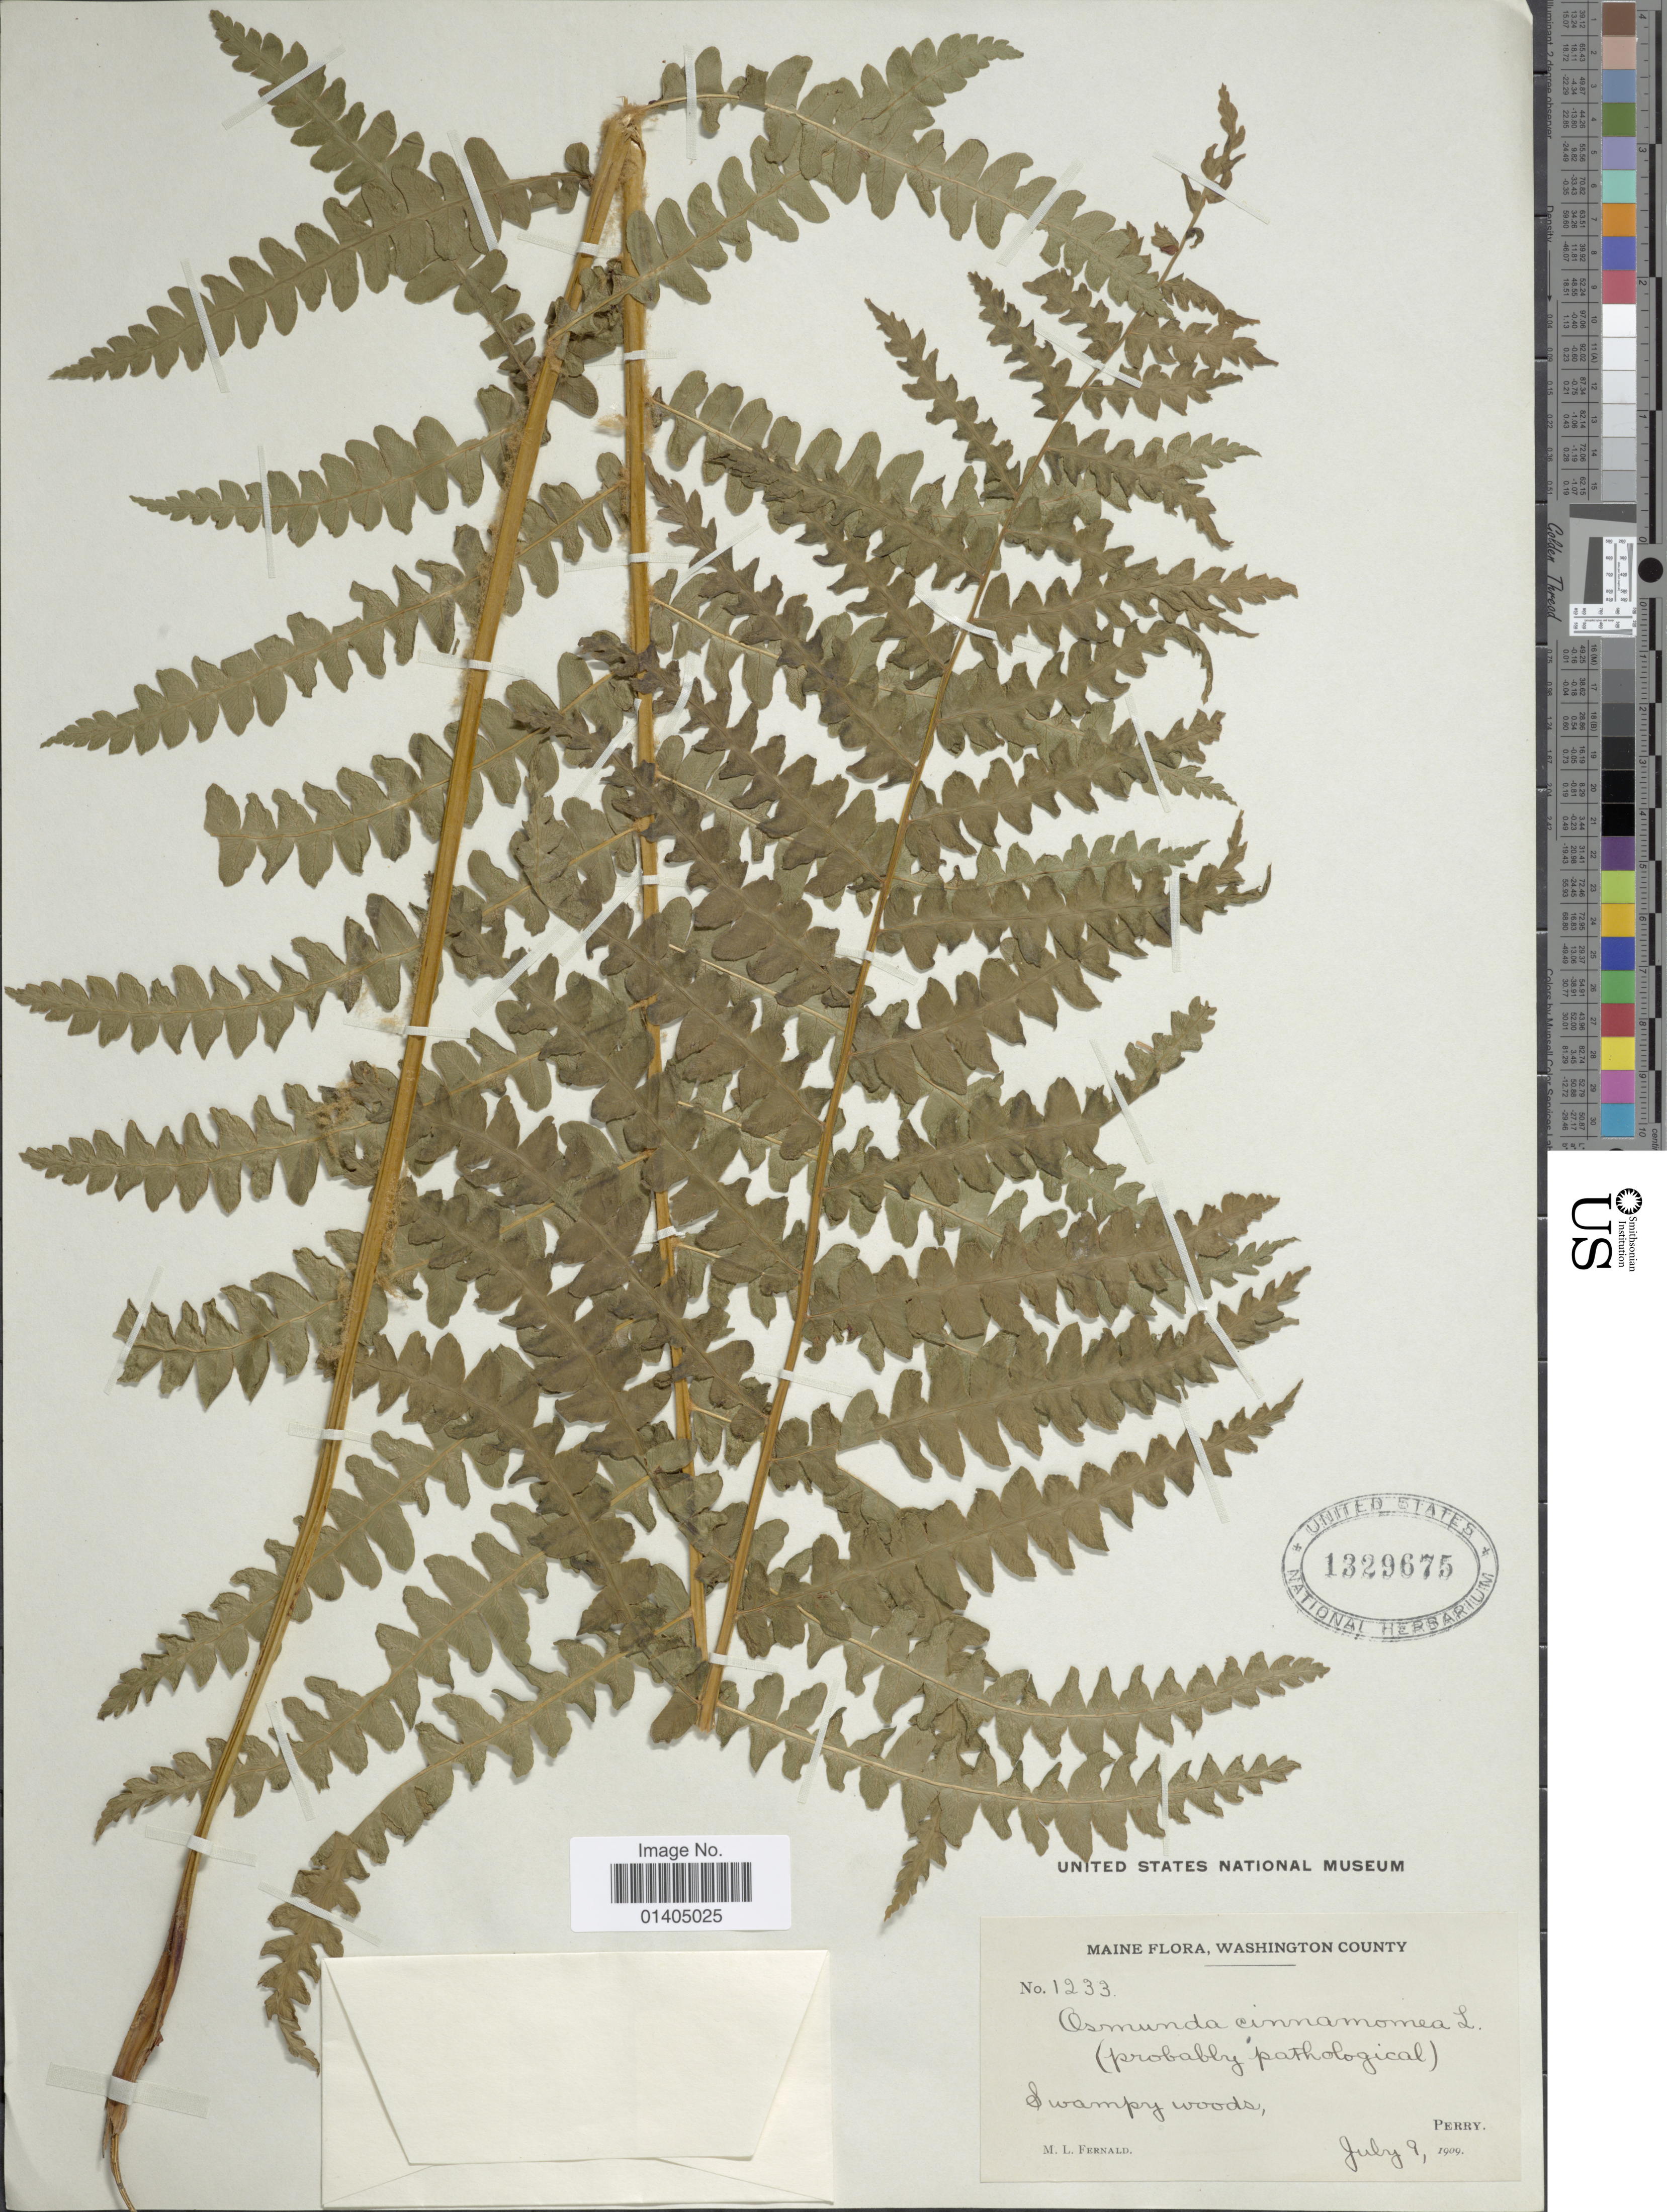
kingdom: Plantae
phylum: Tracheophyta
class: Polypodiopsida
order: Osmundales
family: Osmundaceae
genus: Osmundastrum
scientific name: Osmundastrum cinnamomeum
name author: (L.) C. Presl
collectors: M. L. Fernald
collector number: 1233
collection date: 1909-07-09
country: United States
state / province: Maine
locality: Washington County, Swampy woods, Perry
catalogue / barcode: US 1329675